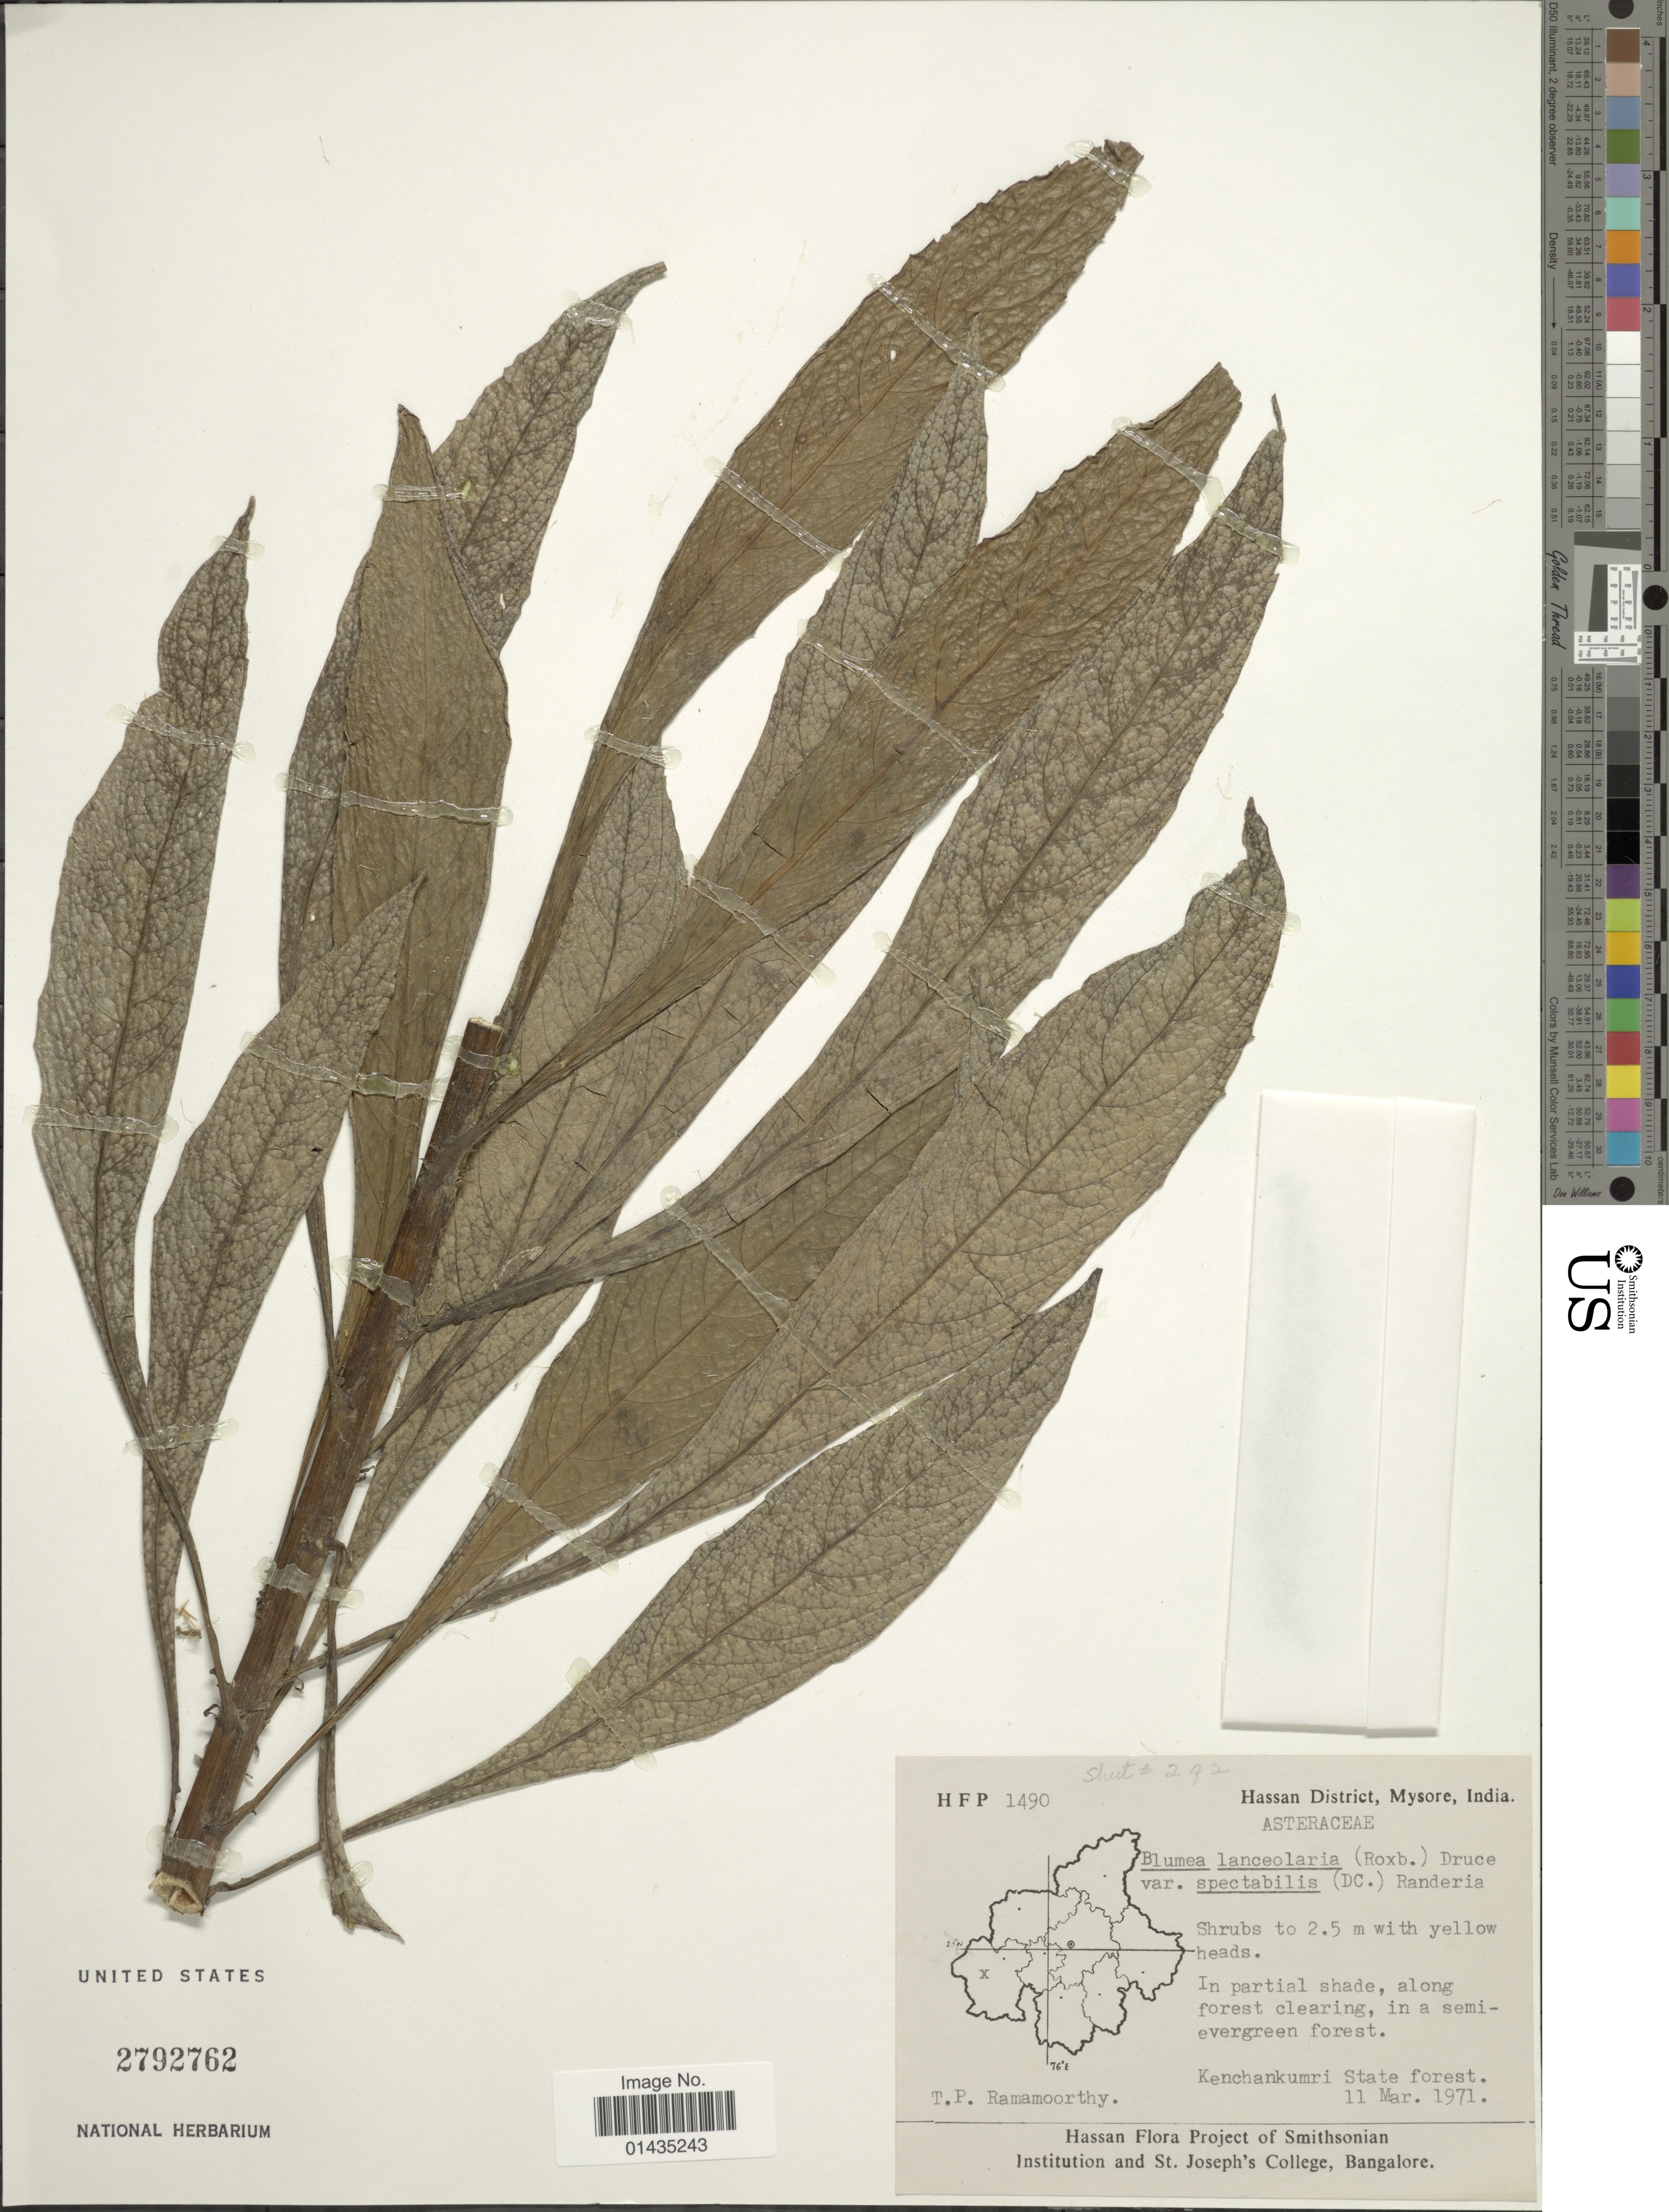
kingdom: Plantae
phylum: Tracheophyta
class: Magnoliopsida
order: Asterales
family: Asteraceae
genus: Blumea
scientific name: Blumea lanceolaria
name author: (Roxb.) Druce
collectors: T. P. Ramamoorthy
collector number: HFP1490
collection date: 1971-03-11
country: India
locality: Hassan District, Mysore, Kenchankumri State forest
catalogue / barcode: US 2792762